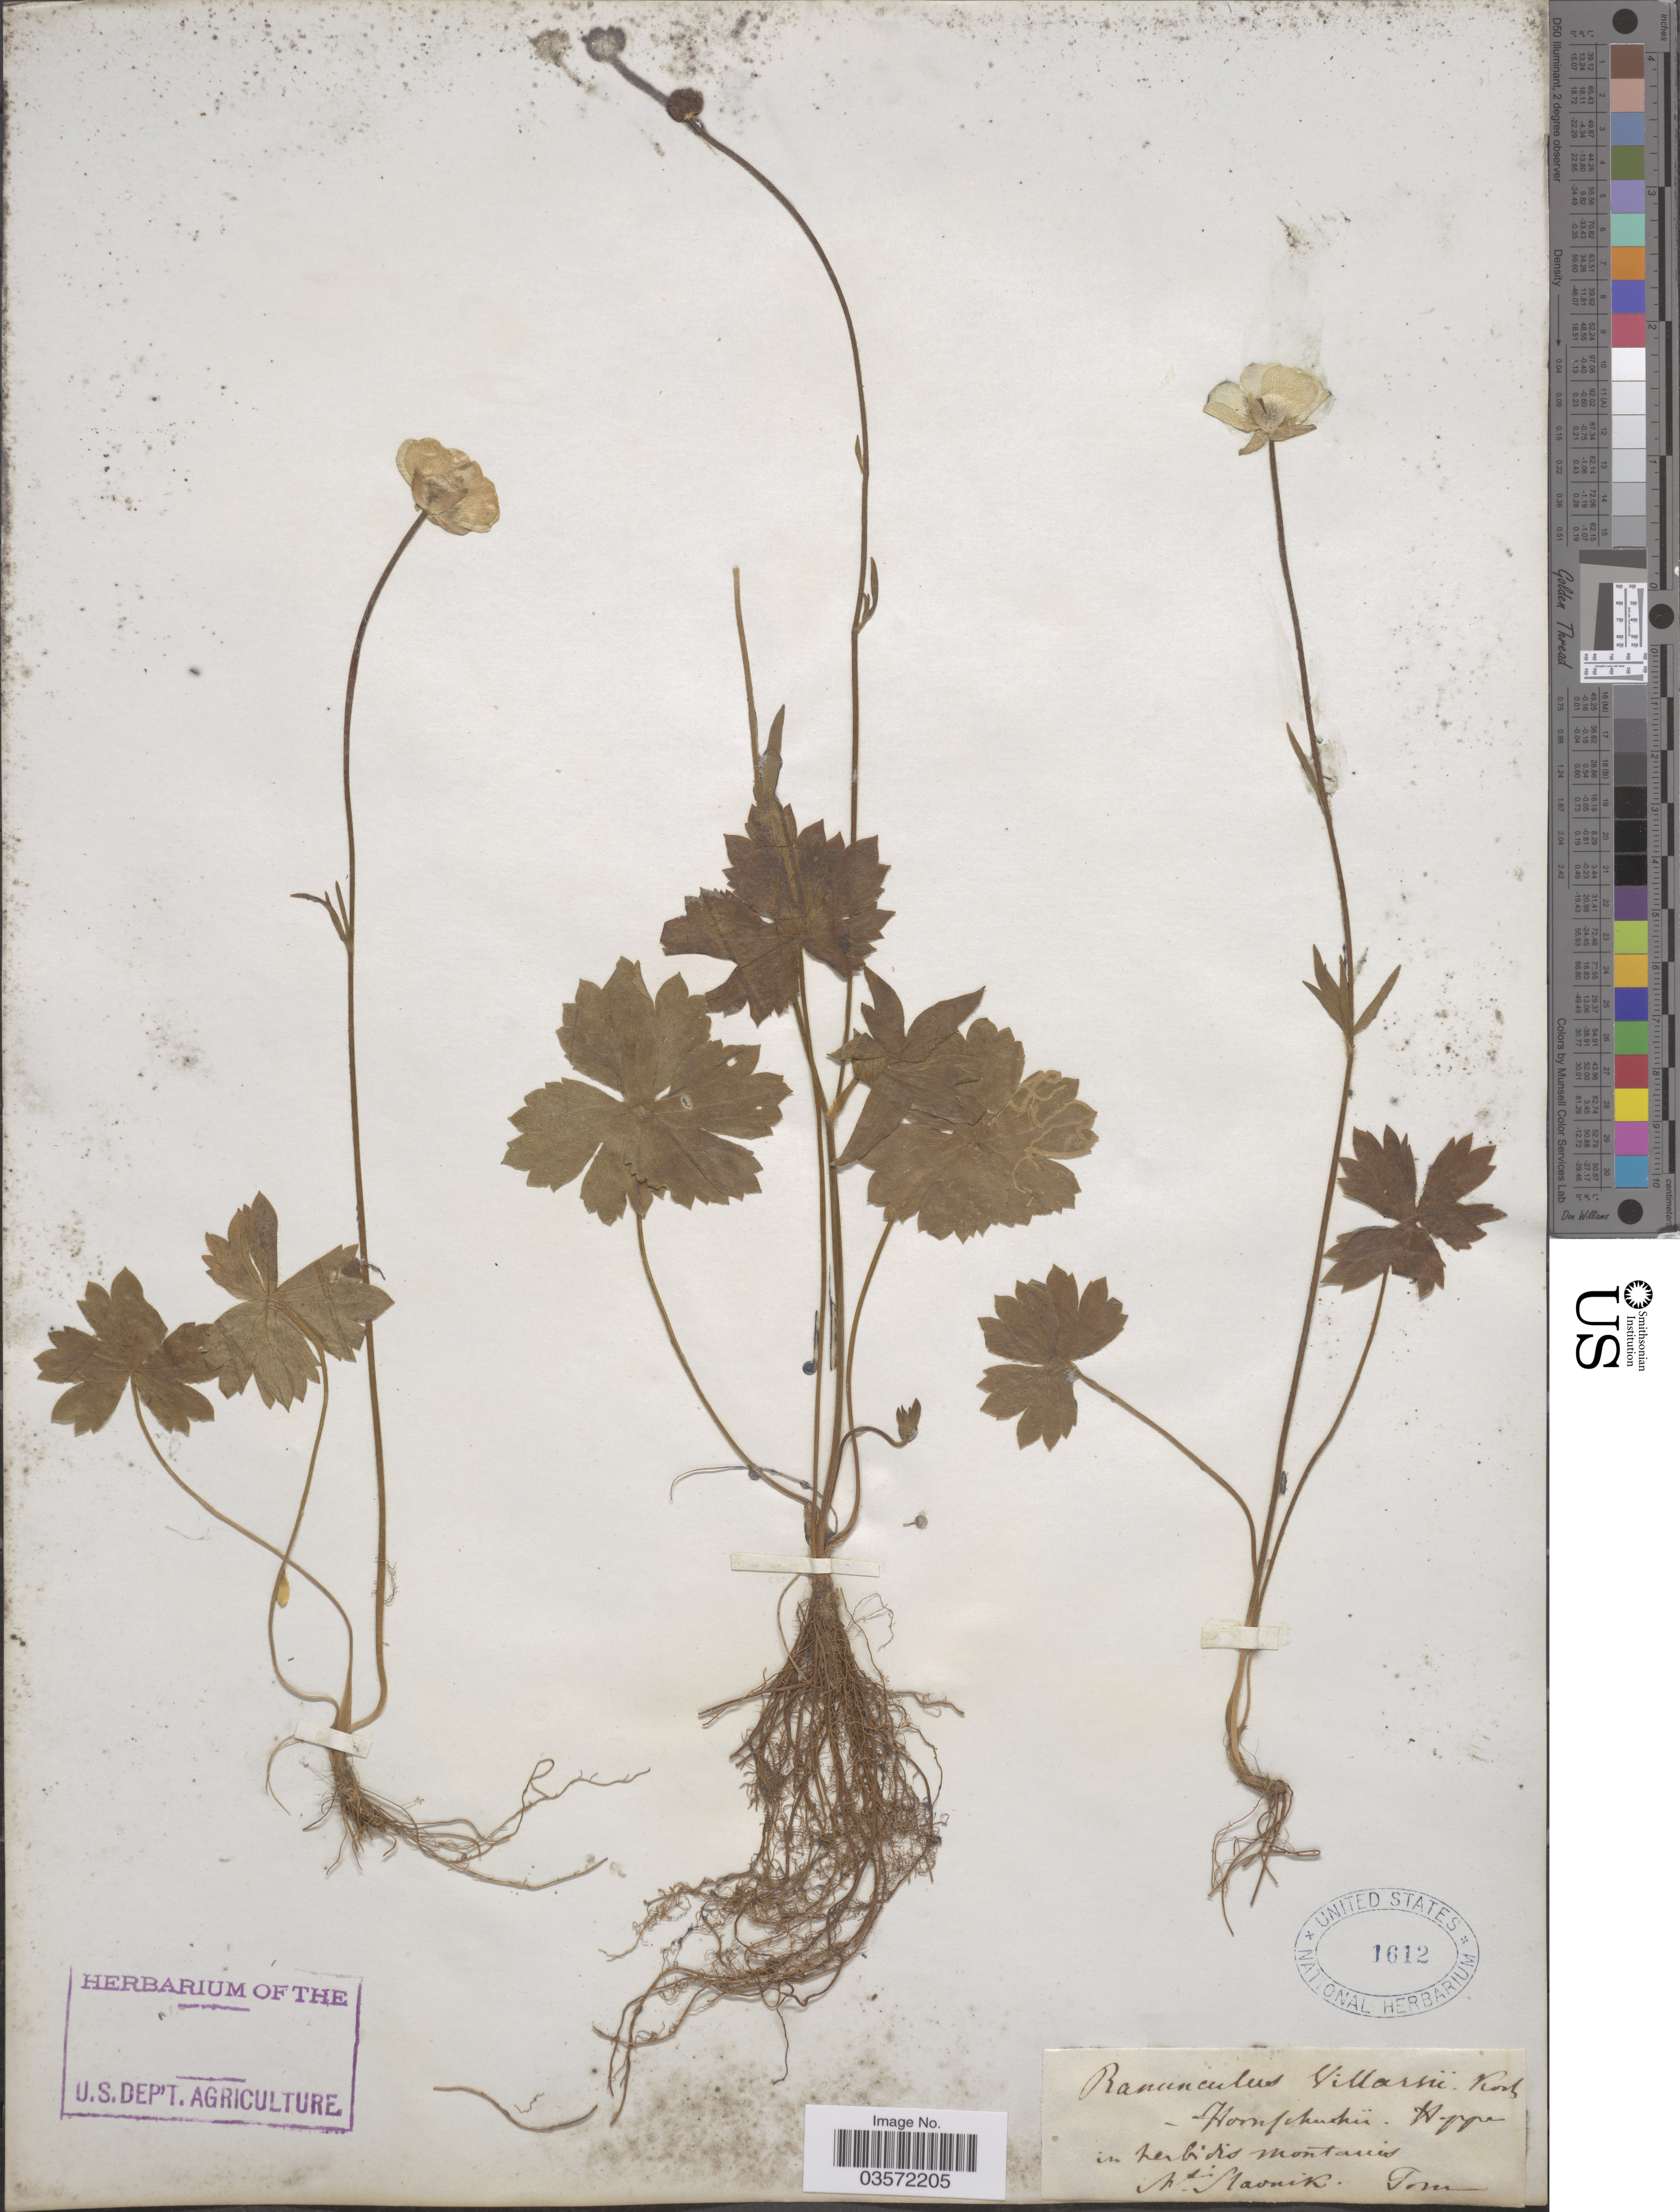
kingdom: Plantae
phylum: Tracheophyta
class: Magnoliopsida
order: Ranunculales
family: Ranunculaceae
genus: Ranunculus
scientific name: Ranunculus villarsii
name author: DC.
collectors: Torr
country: Slovenia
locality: In herbidis montanis. Mt. Slavnik.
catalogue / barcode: US 1612